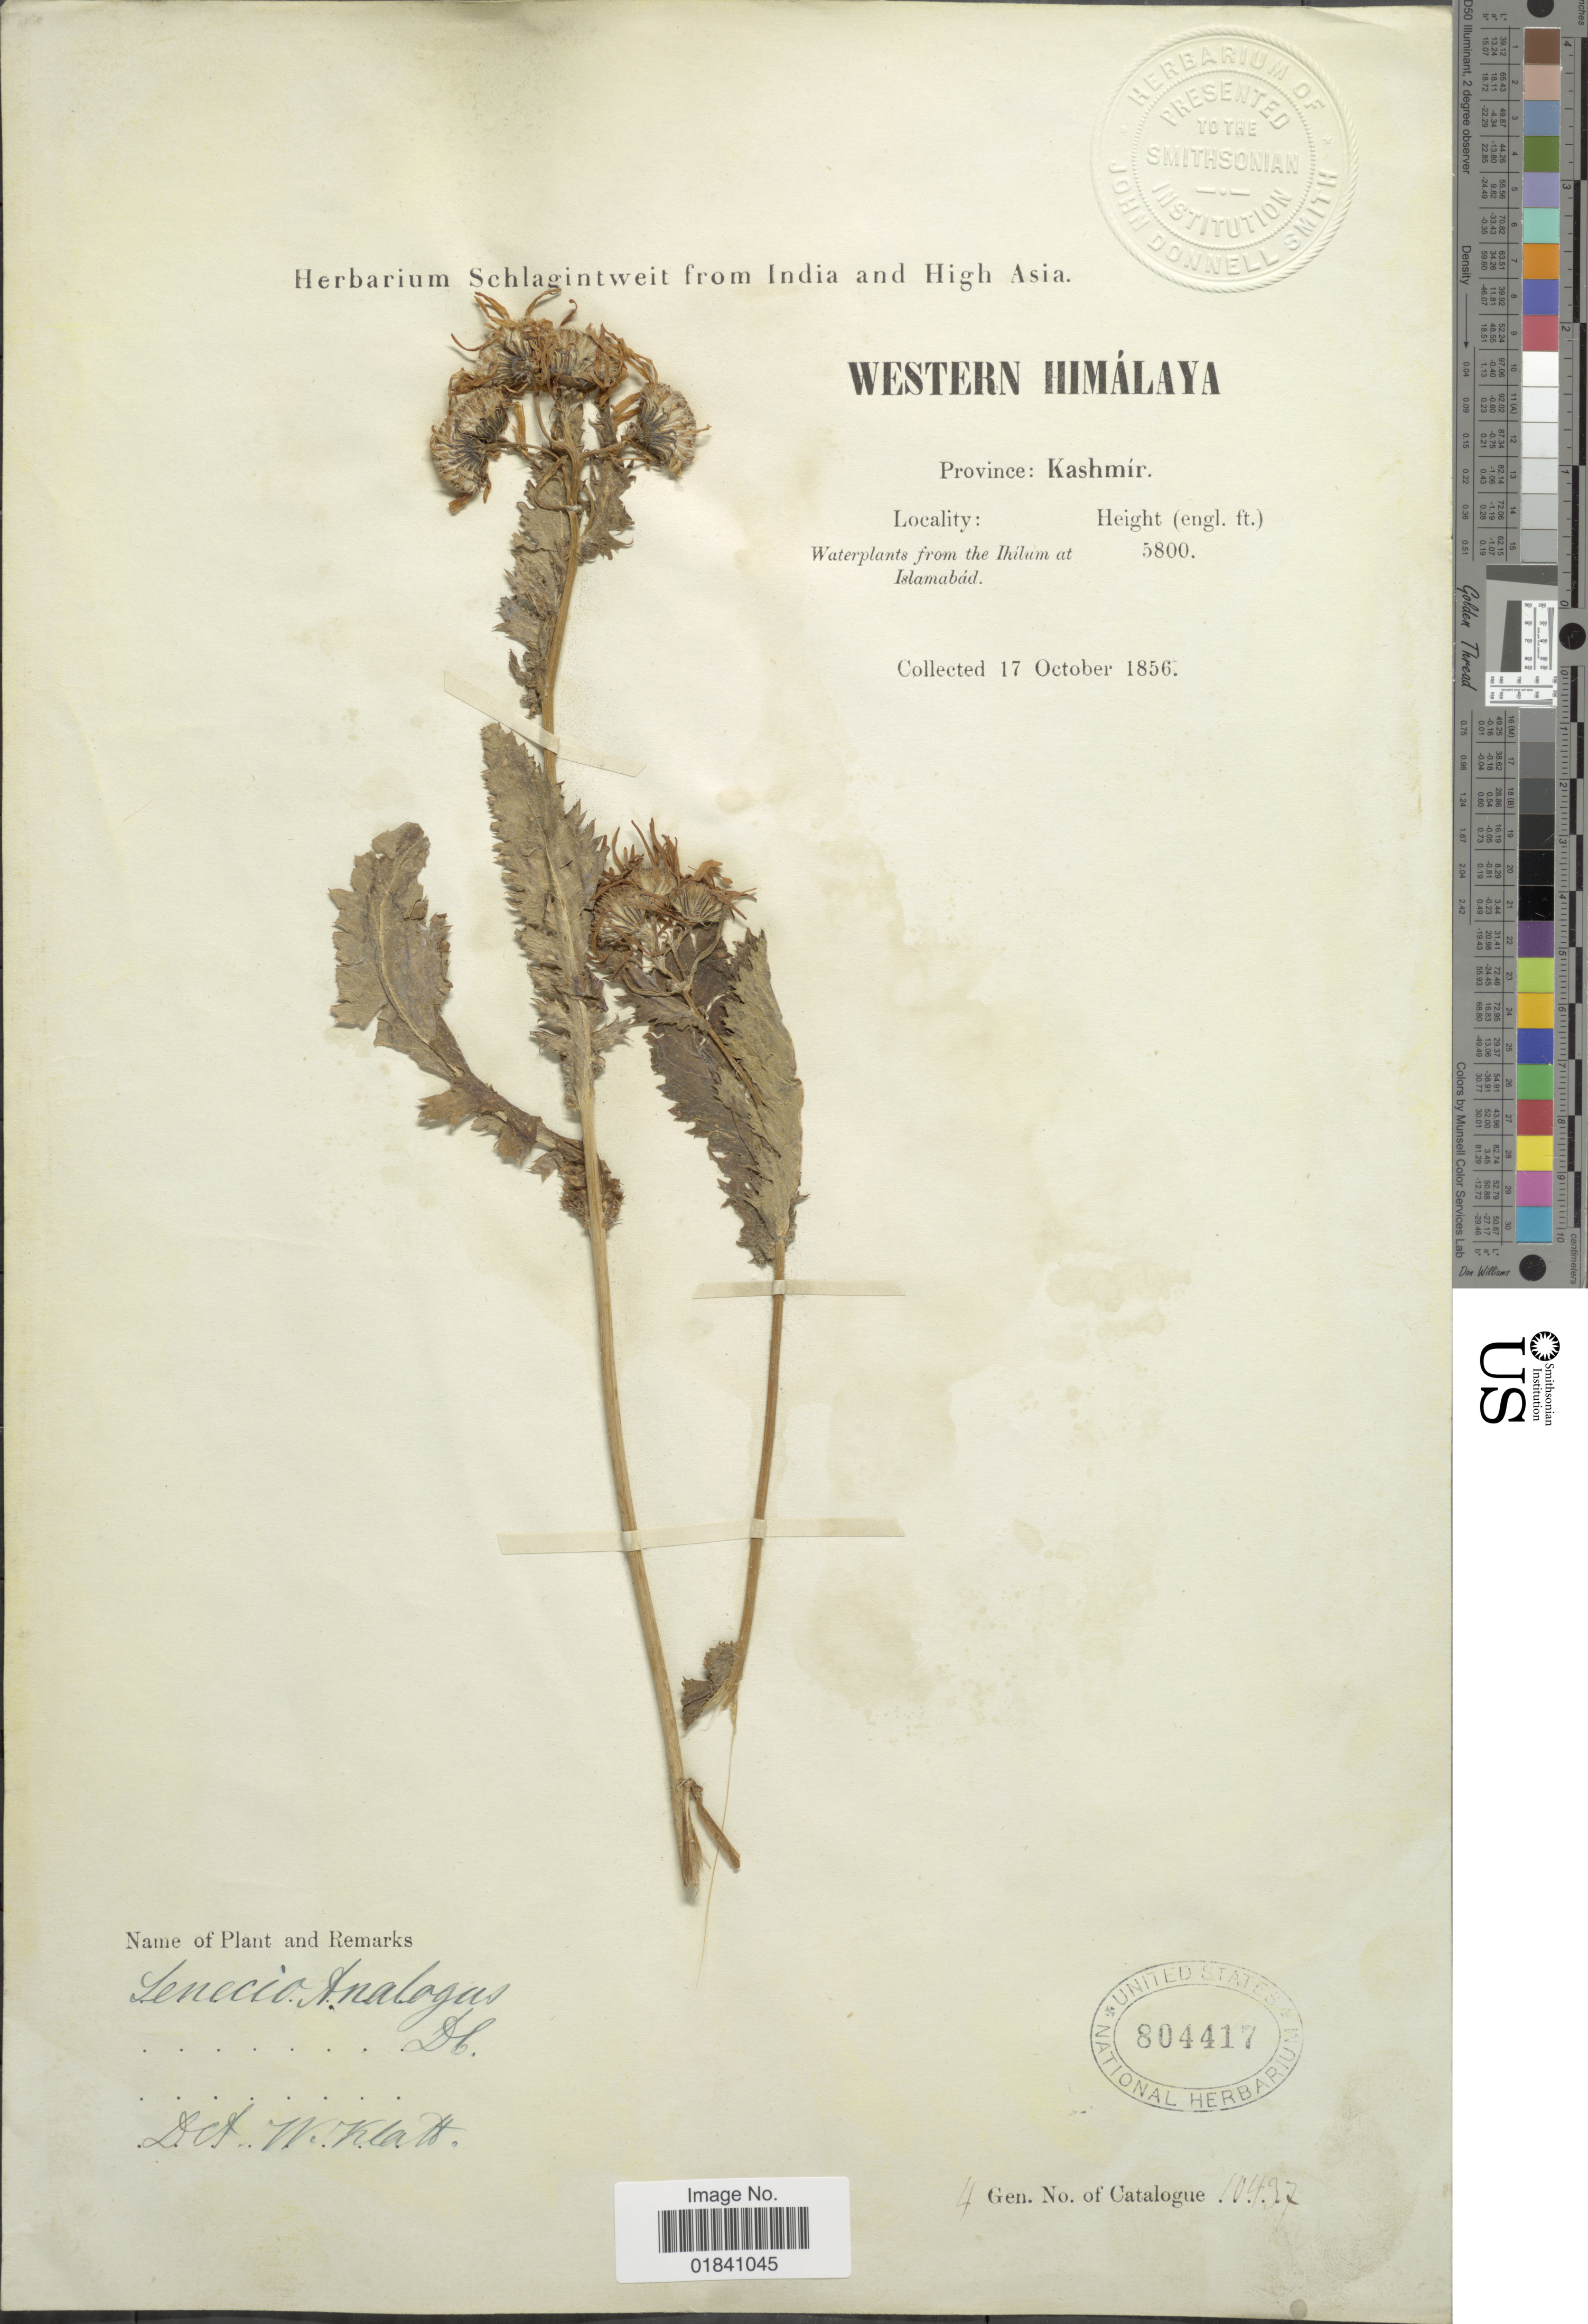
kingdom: Plantae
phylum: Tracheophyta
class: Magnoliopsida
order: Asterales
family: Asteraceae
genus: Senecio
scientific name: Senecio analogus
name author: DC.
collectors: ex herb. Schlagintweit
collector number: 4?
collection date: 1856-10-17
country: India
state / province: Jammu and Kashmir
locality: Western Himálaya. Province: Kashmír. Ilhilum at Islamabád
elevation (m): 1768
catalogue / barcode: US 804417